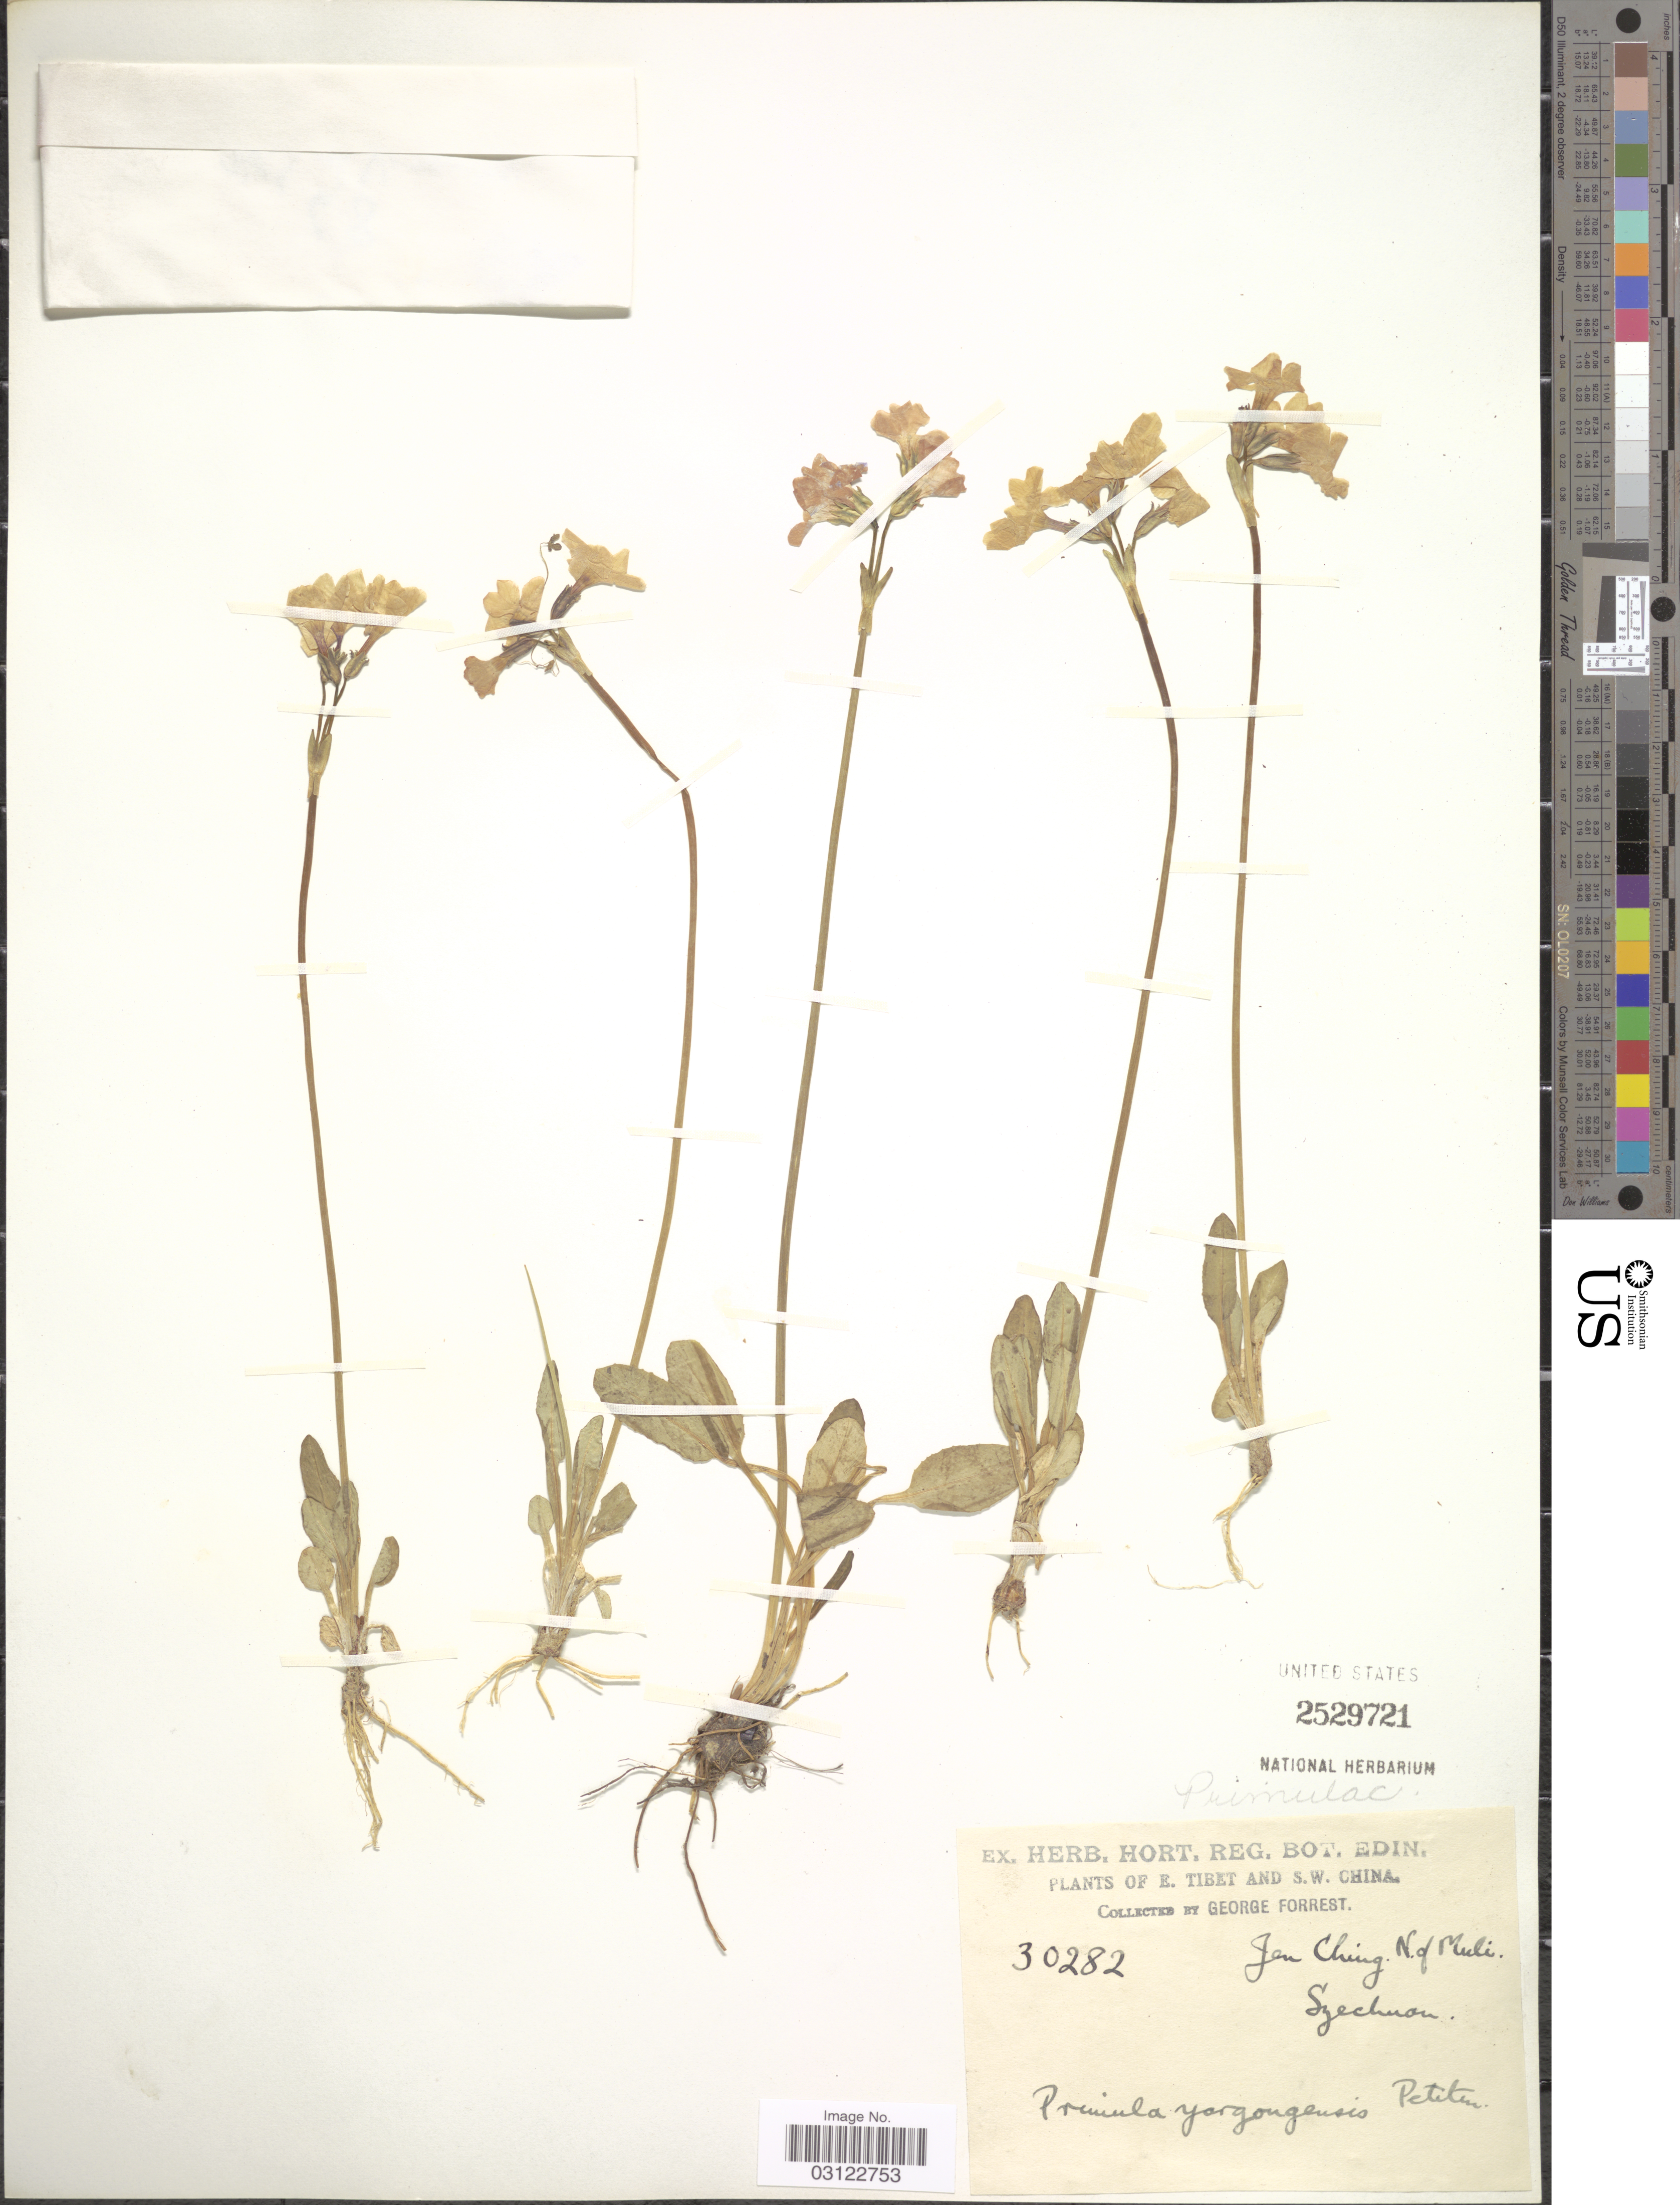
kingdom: Plantae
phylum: Tracheophyta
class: Magnoliopsida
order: Ericales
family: Primulaceae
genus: Primula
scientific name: Primula yargongensis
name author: Petitm.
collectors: G. Forrest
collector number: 30282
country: China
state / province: Sichuan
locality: E. Tibet and S.W. China. Jen Ching. N. of Muli. Szechuan.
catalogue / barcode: US 2529721